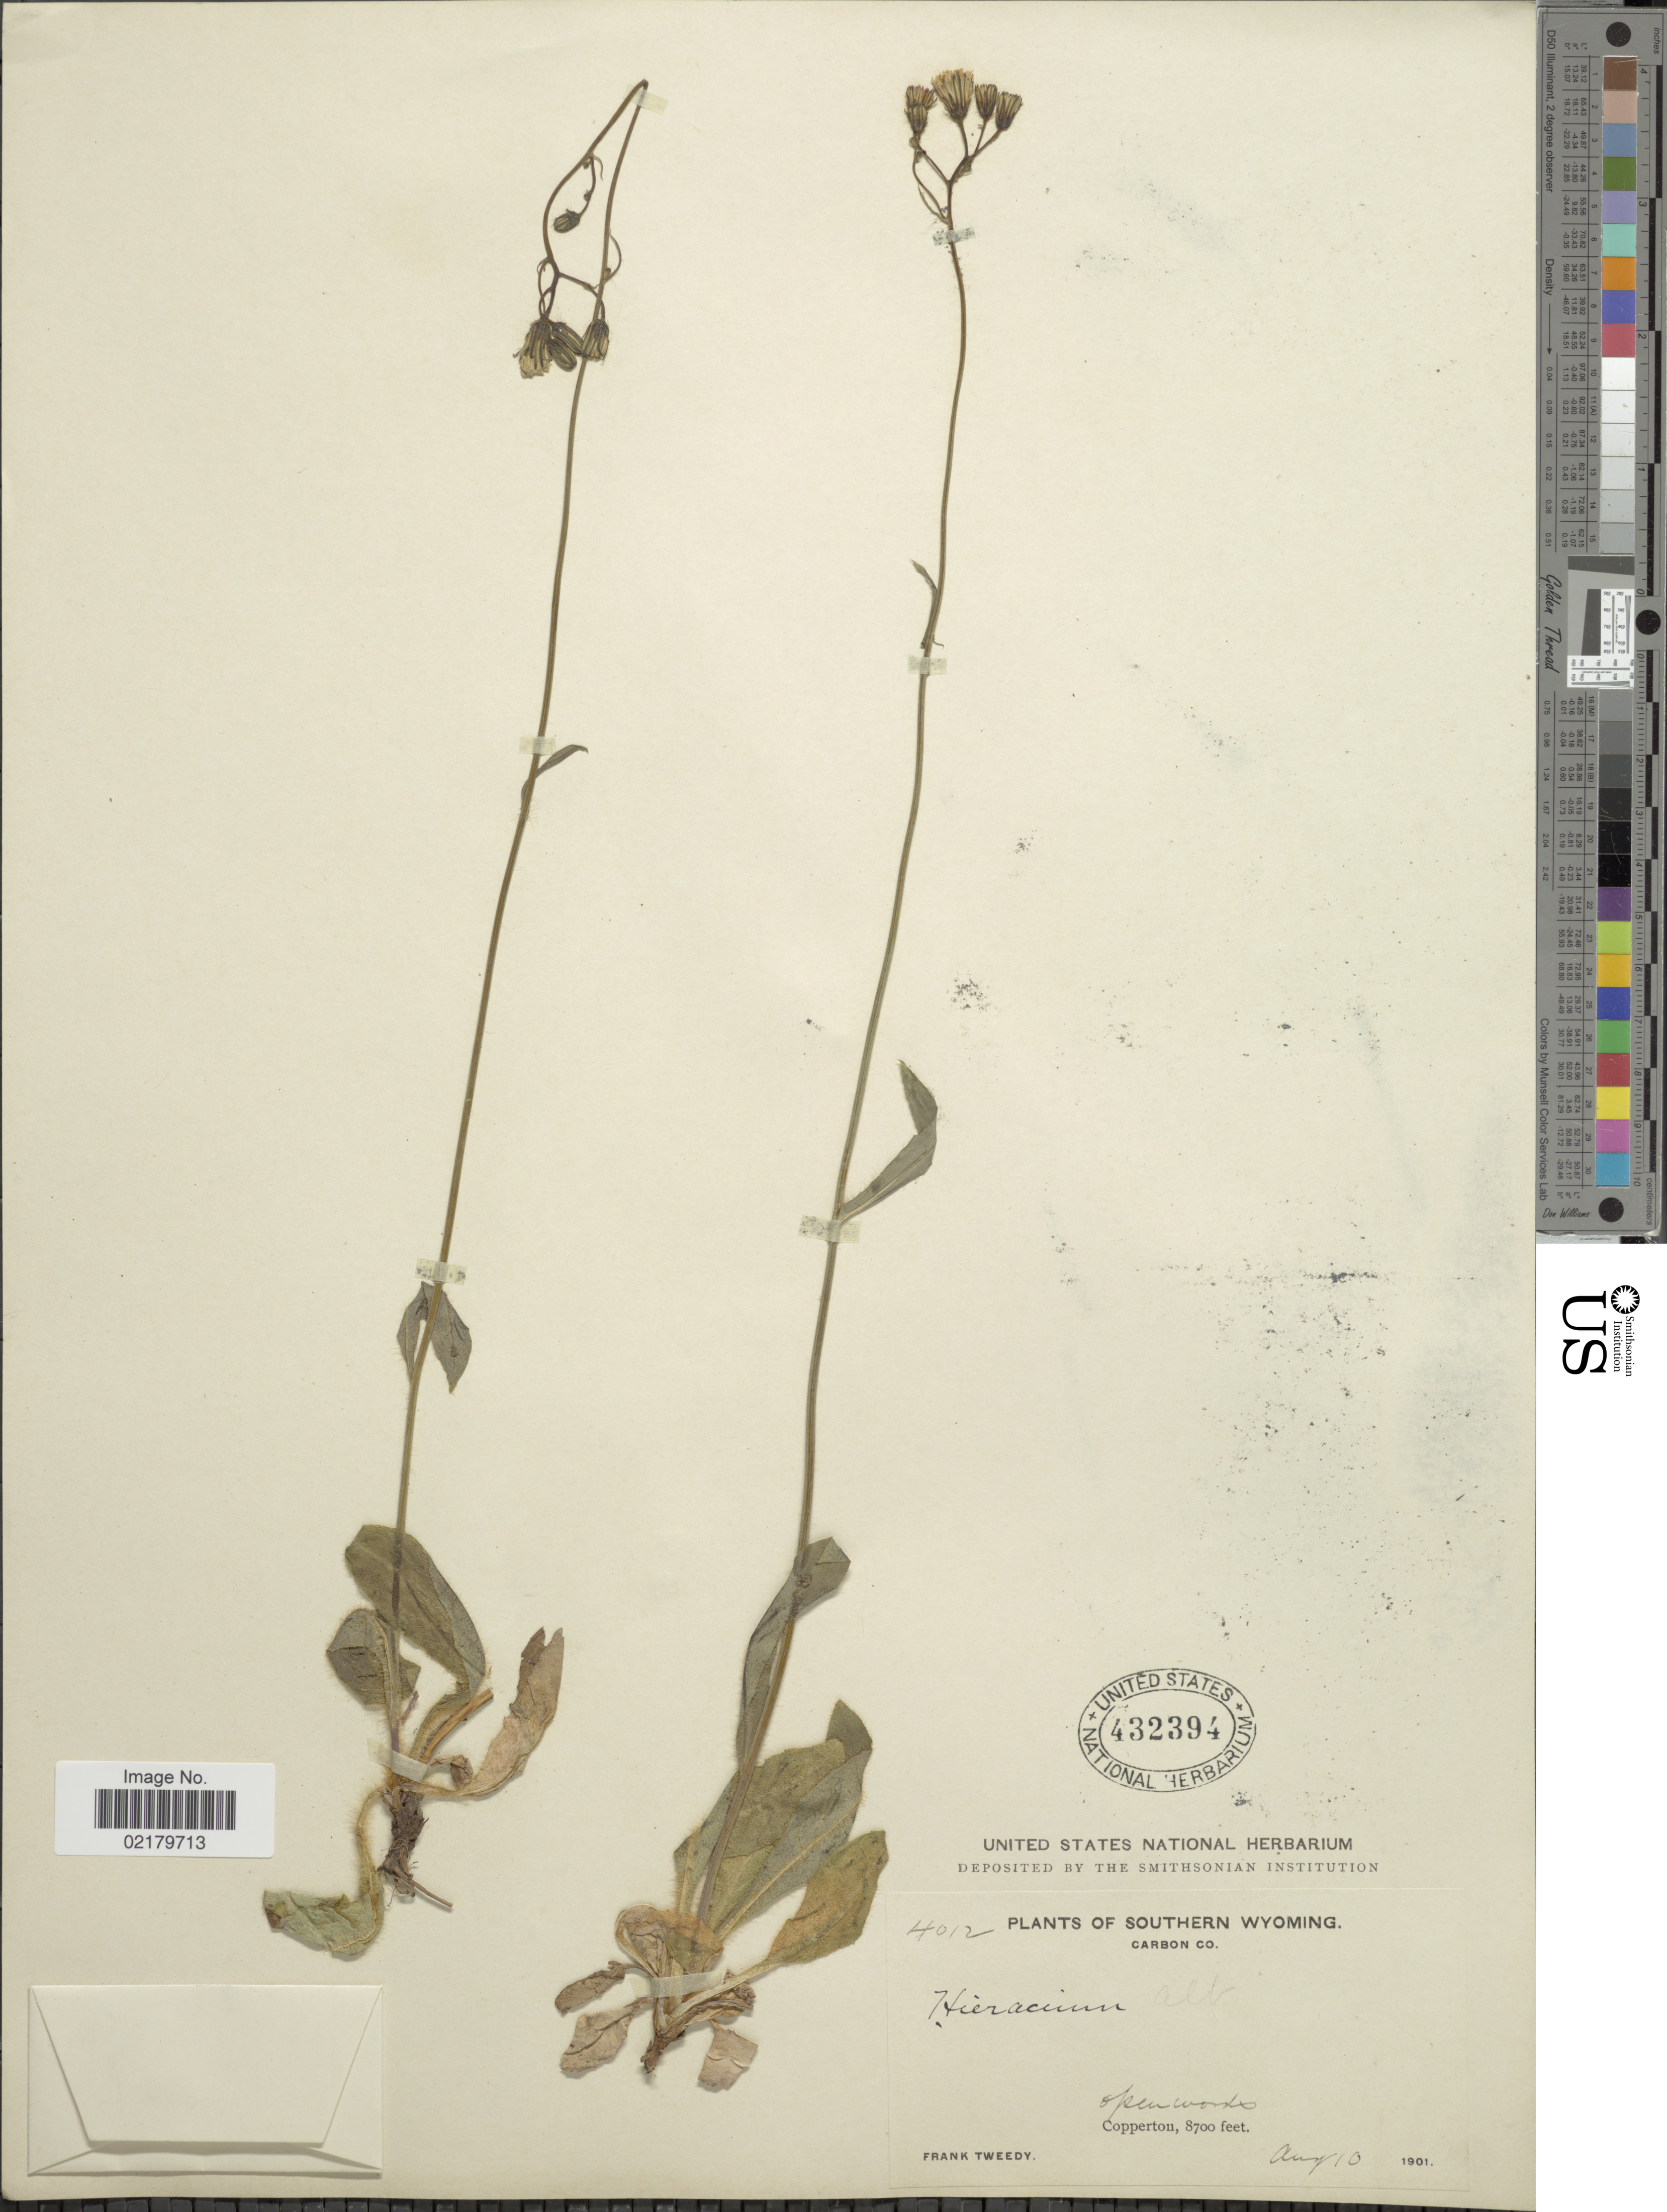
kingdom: Plantae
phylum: Tracheophyta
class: Magnoliopsida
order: Asterales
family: Asteraceae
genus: Hieracium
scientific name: Hieracium albiflorum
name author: Hook.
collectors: F. Tweedy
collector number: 4012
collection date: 1901-08-10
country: United States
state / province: Wyoming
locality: Southern Wyoming, Carbon Co, open woods, Copperton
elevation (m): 2652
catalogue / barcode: US 432394